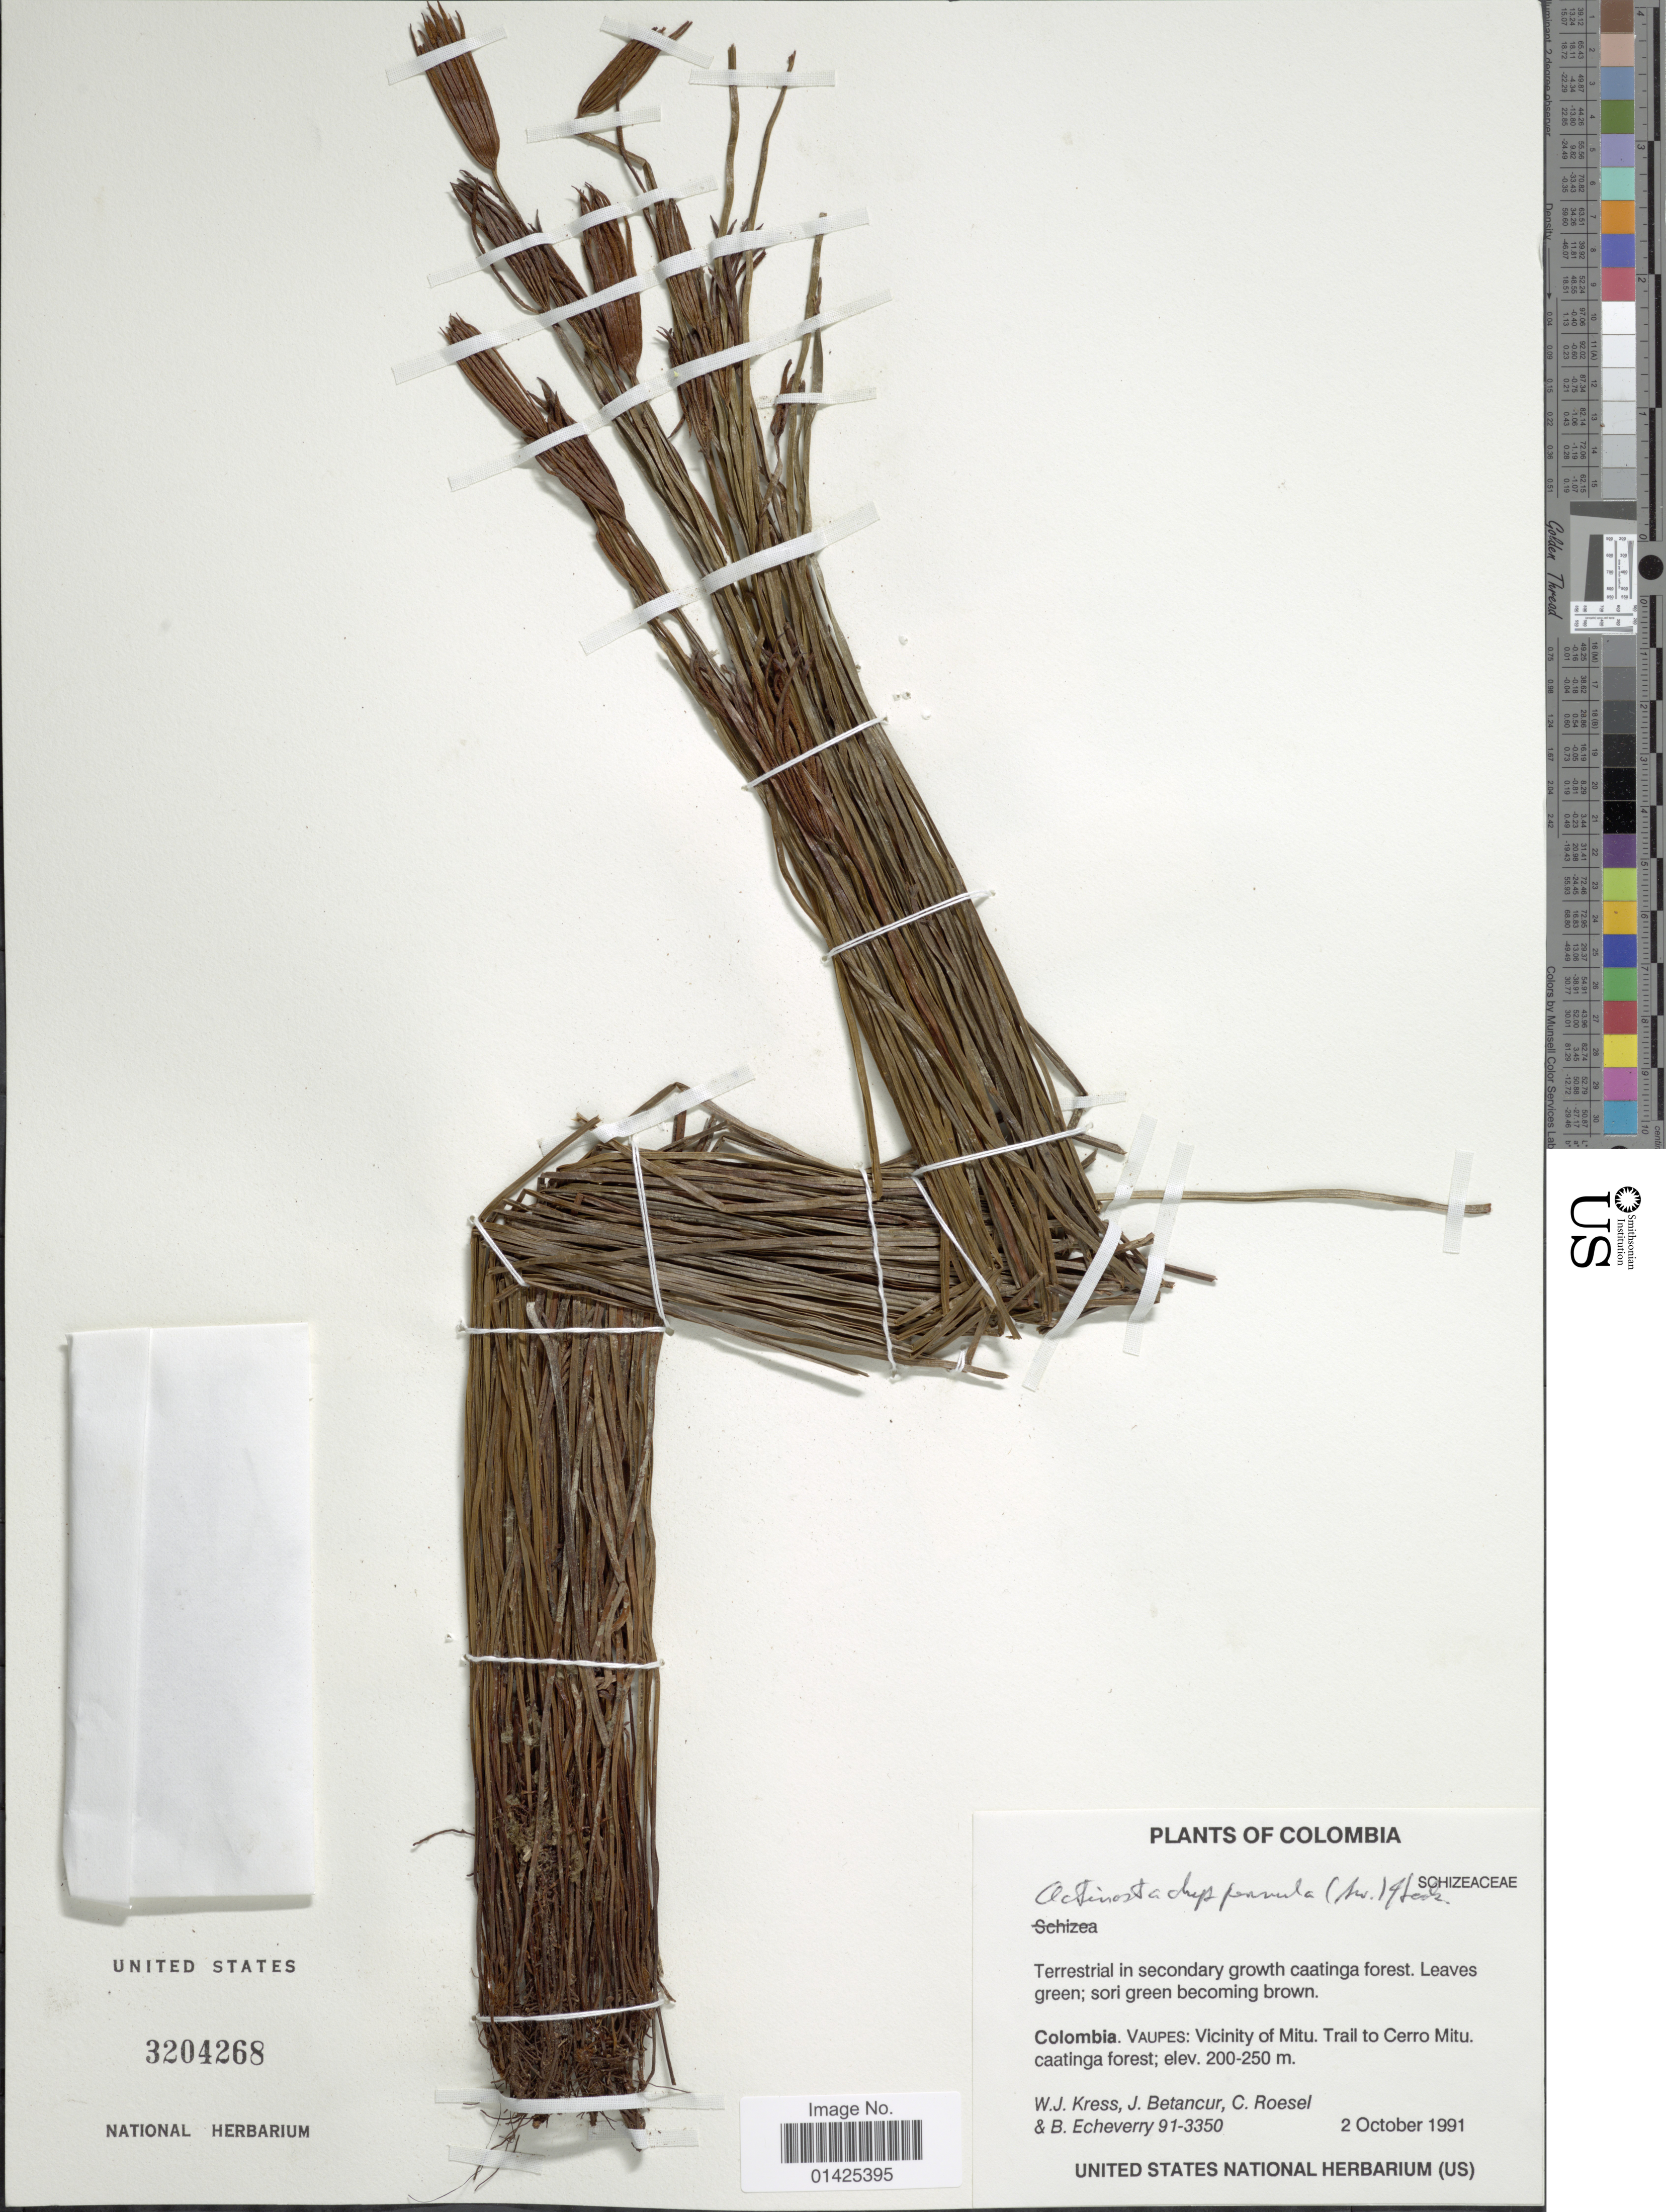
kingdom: Plantae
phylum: Tracheophyta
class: Polypodiopsida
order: Schizaeales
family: Schizaeaceae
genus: Actinostachys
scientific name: Actinostachys pennula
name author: (Sw.) Hook.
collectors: W. J. Kress, J. Betancur, C. S. Roesel & B. Echeverry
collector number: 91-3350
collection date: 1991-10-02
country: Colombia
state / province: Vaupés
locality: Vicinity of Mitu. Trail to Cerro mitu.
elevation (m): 200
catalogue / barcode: US 3204268